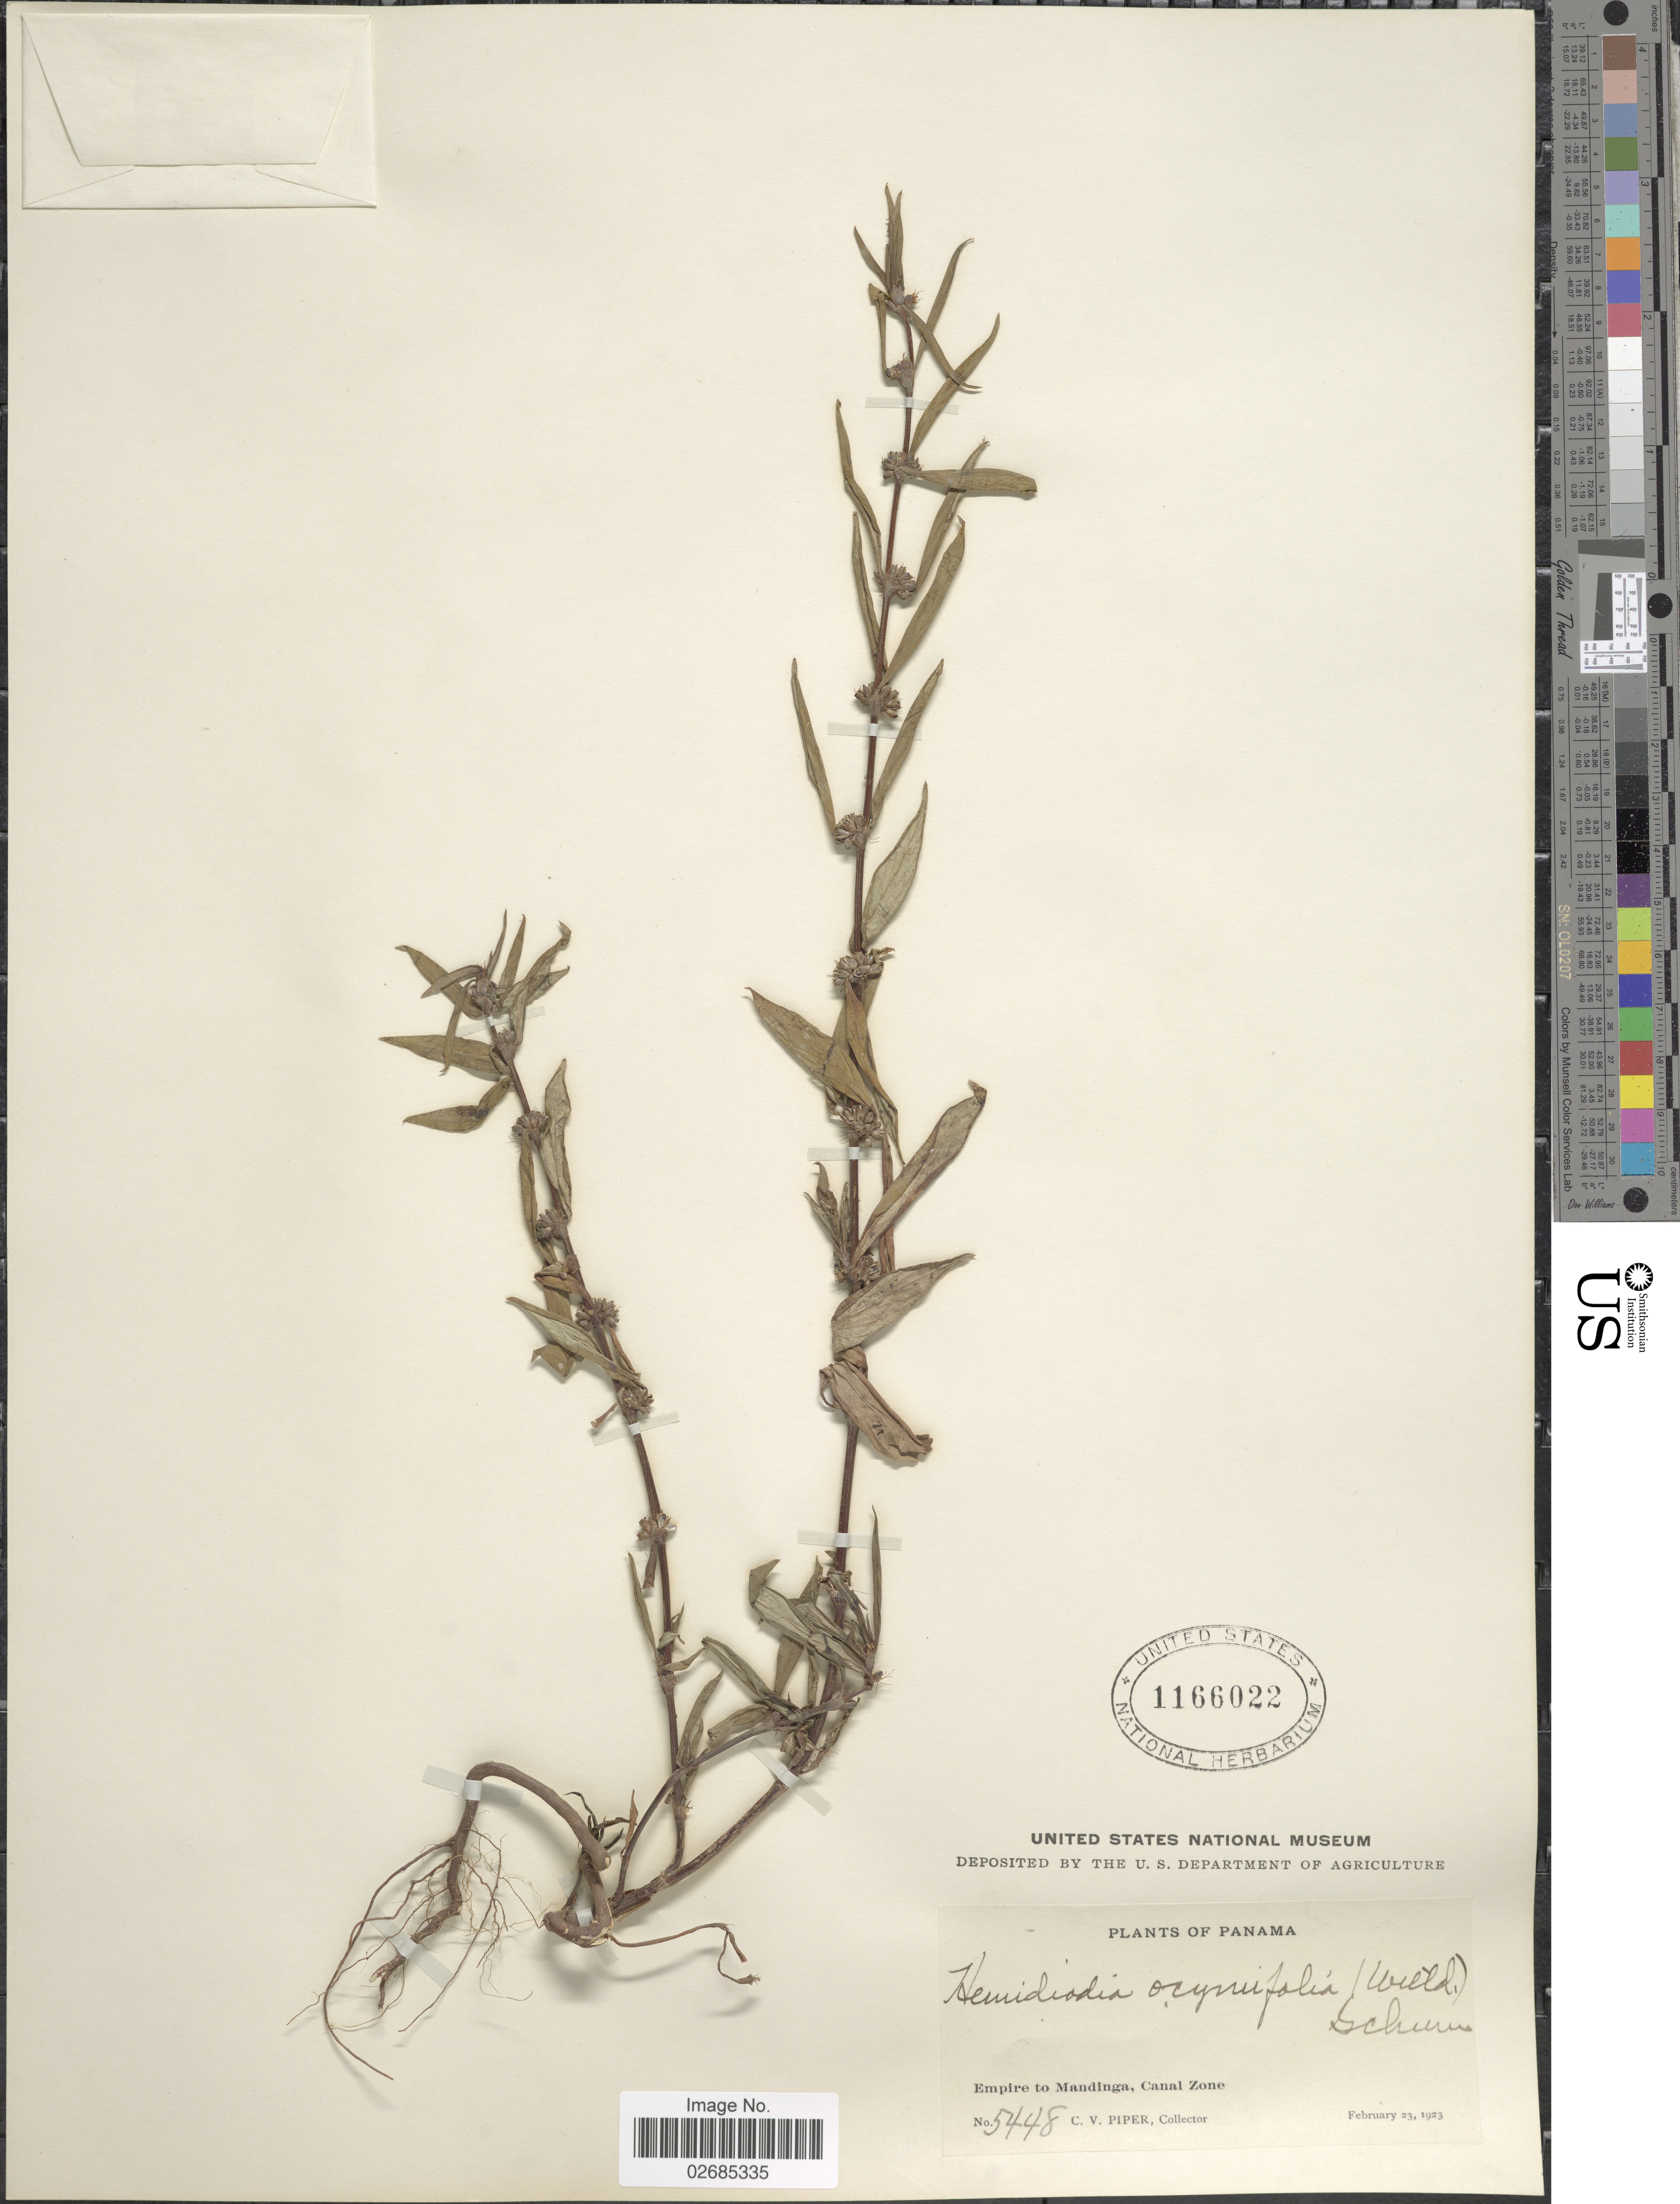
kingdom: Plantae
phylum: Tracheophyta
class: Magnoliopsida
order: Gentianales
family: Rubiaceae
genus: Hemidiodia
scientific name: Hemidiodia ocimifolia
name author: (Willd.) K. Schum.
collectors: C. V. Piper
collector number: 5448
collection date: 1923-02-23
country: Panama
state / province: Colón / Panamá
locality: Empire to Mandinga, Canal Zone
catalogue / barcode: US 1166022